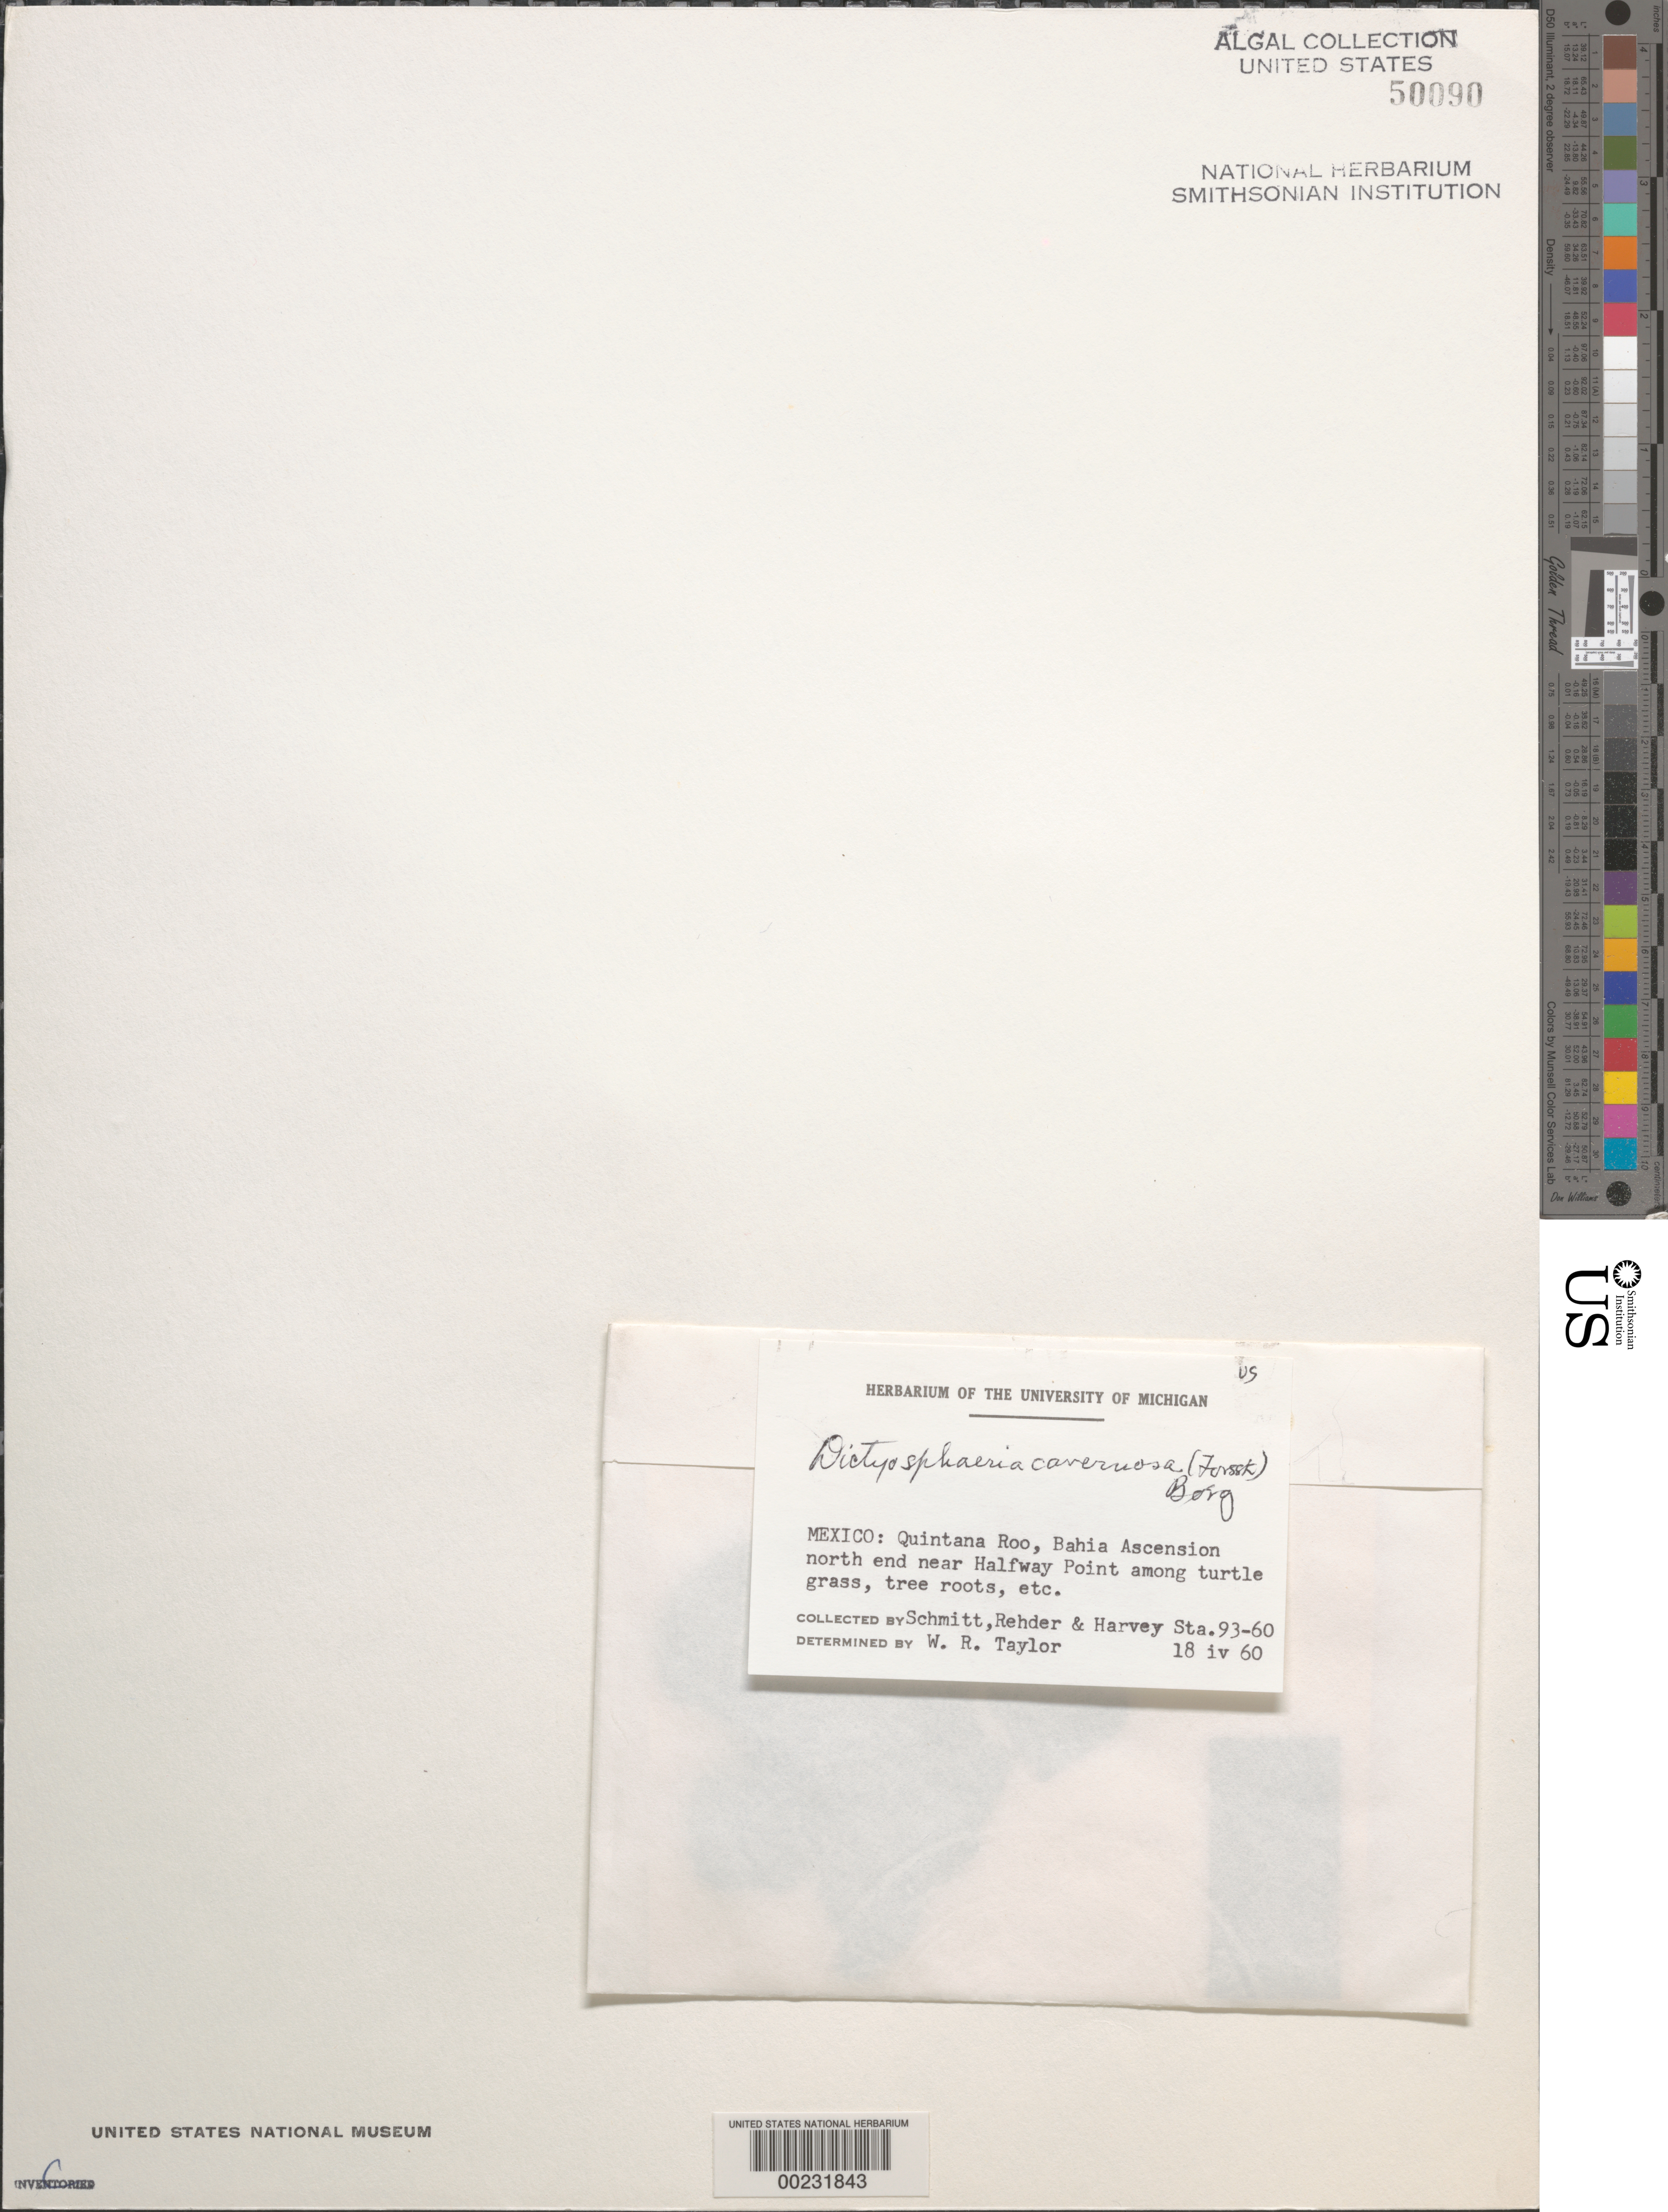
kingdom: Plantae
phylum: Chlorophyta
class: Ulvophyceae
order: Siphonocladales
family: Siphonocladaceae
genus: Dictyosphaeria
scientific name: Dictyosphaeria cavernosa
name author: (Forssk.) Børgesen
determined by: Taylor, William R.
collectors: W. L. Schmitt, H. A. Rehder & -. Harvey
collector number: Station 93-60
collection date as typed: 18 Apr 1960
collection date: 1960-04-18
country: Mexico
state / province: Quintana Roo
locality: Bahia ascension, near halfway point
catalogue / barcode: US 50090